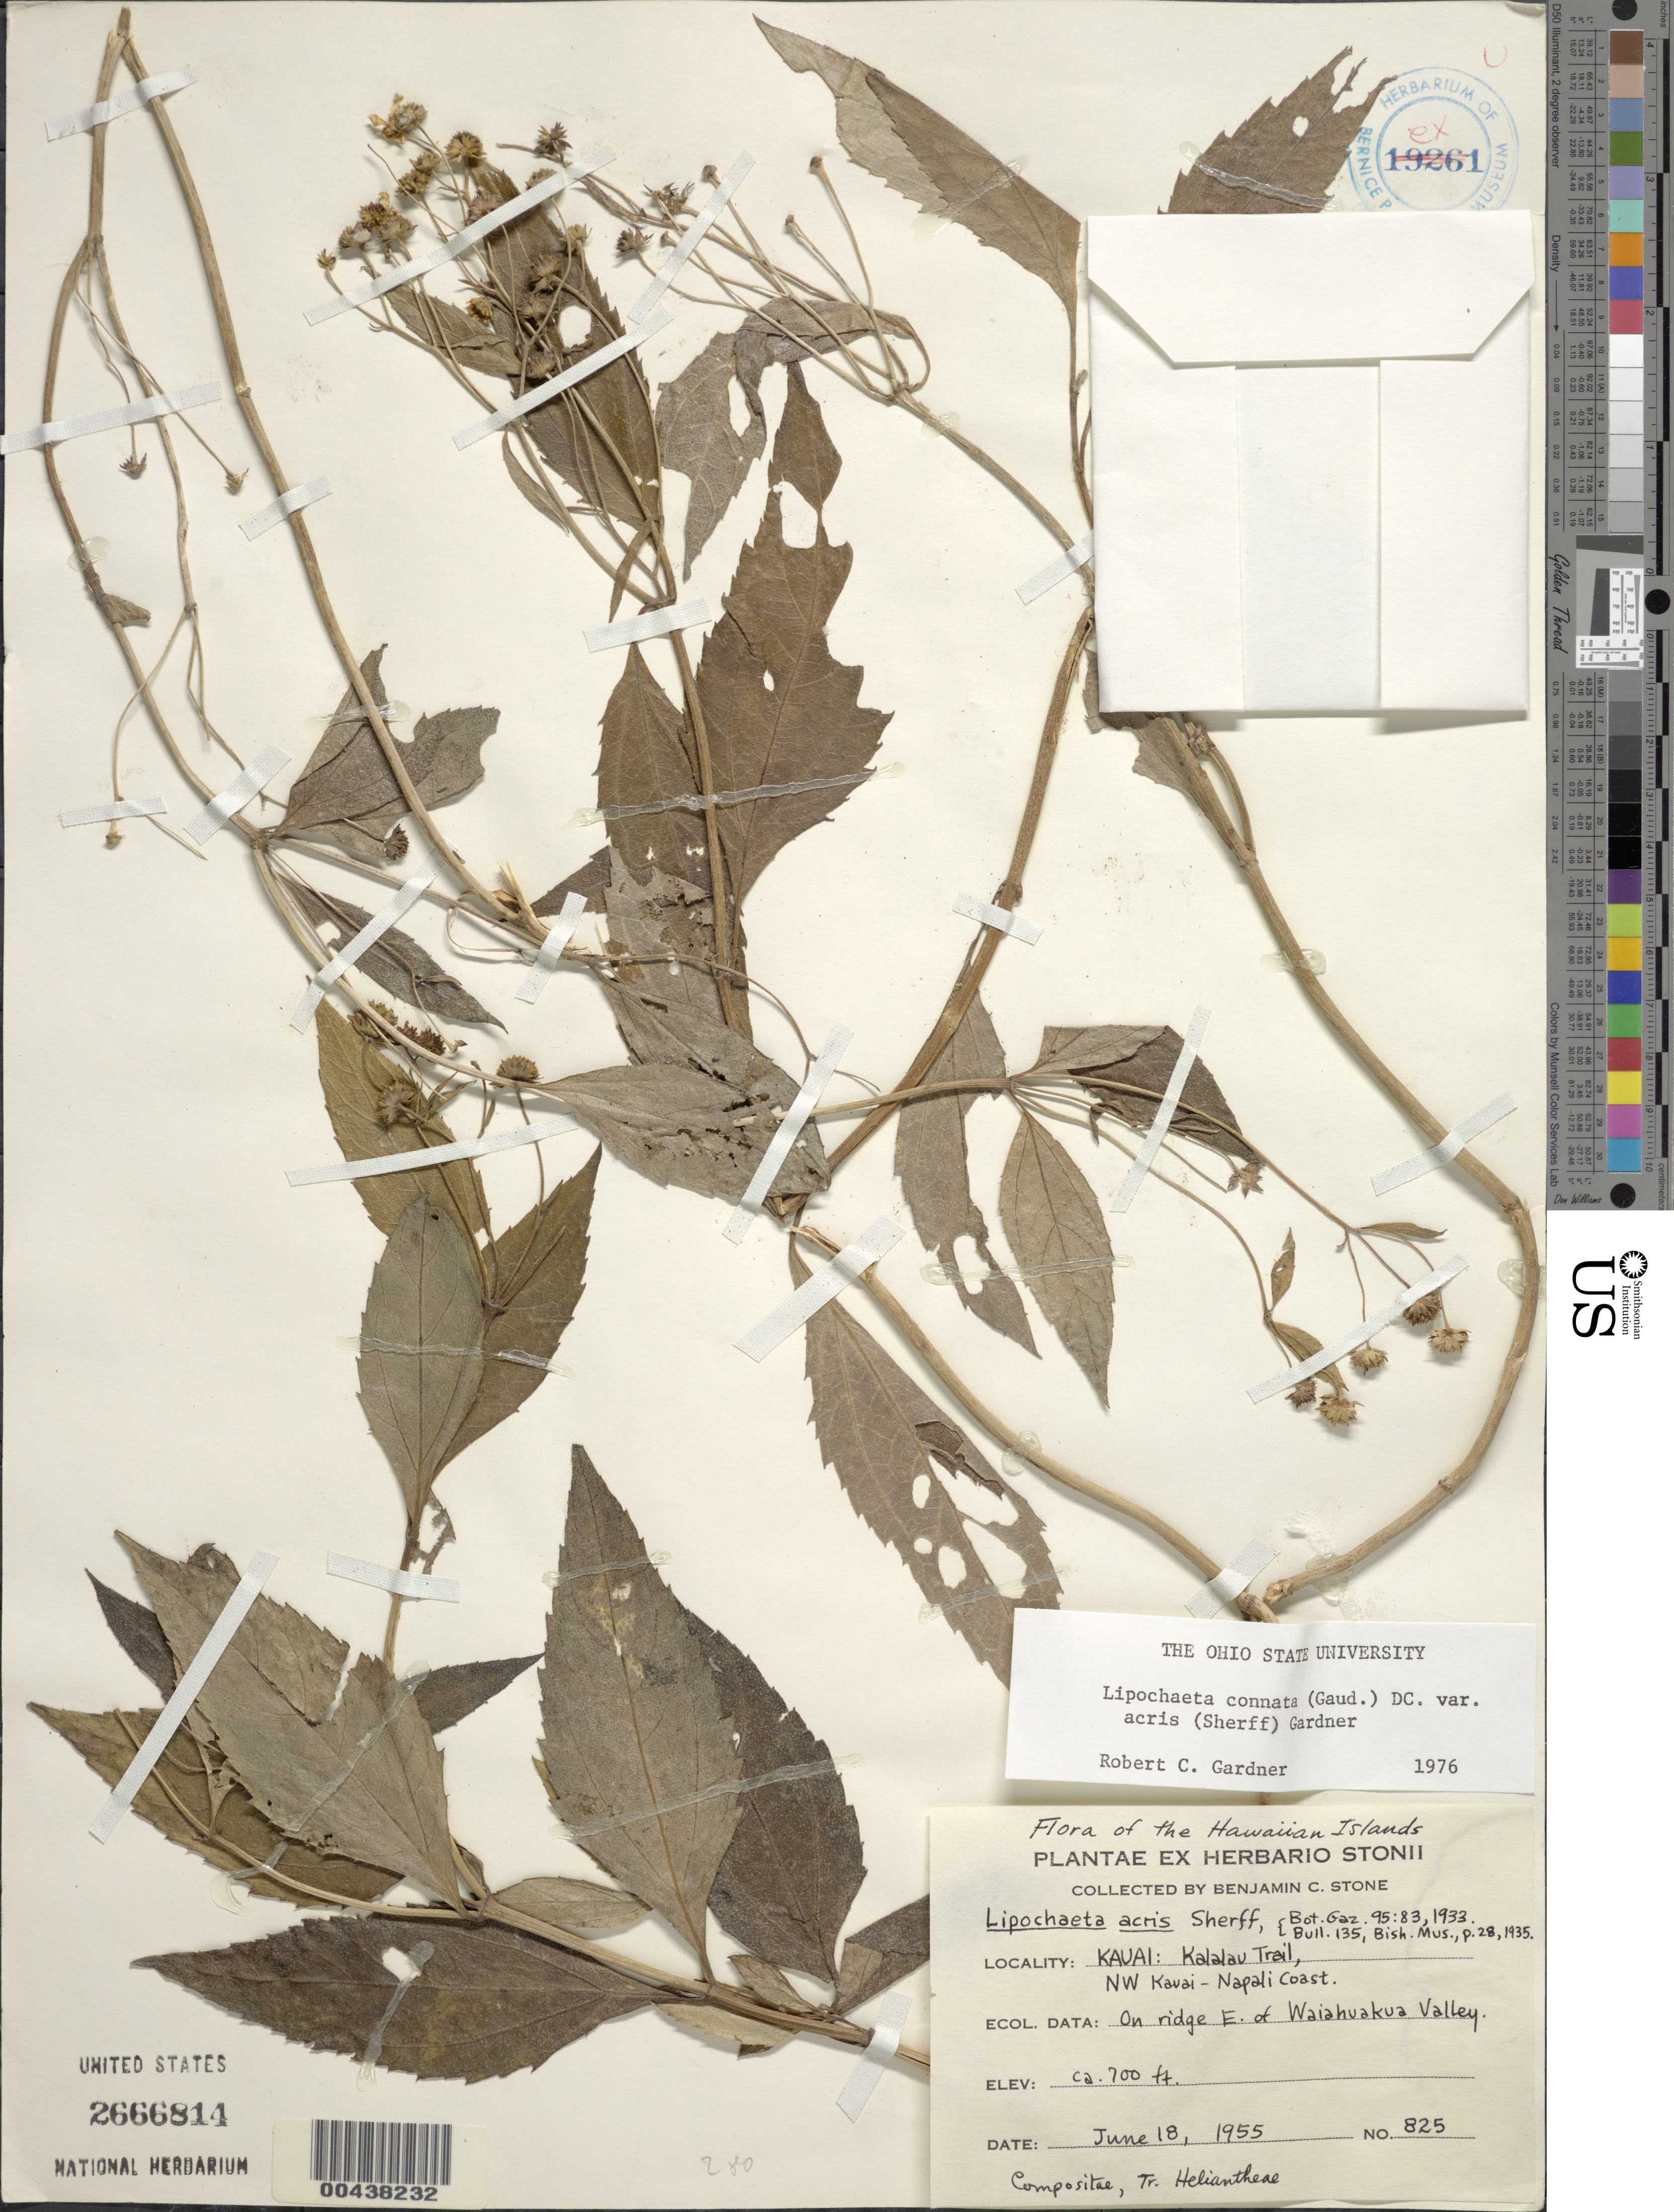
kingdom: Plantae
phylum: Tracheophyta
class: Magnoliopsida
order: Asterales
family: Asteraceae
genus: Lipochaeta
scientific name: Lipochaeta connata subsp. acris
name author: (Sherff) W.L. Wagner & H. Rob.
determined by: Gardner, R. C.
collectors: B. C. Stone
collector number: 825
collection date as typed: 18 Jun 1955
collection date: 1955-06-18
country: United States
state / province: Hawaii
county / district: Kauai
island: Kaua'i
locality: Kalalau Trail, NW Kauai - Napali Coast. On ridge E of Waiahuakua Valley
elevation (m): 213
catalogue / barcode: US 2666841